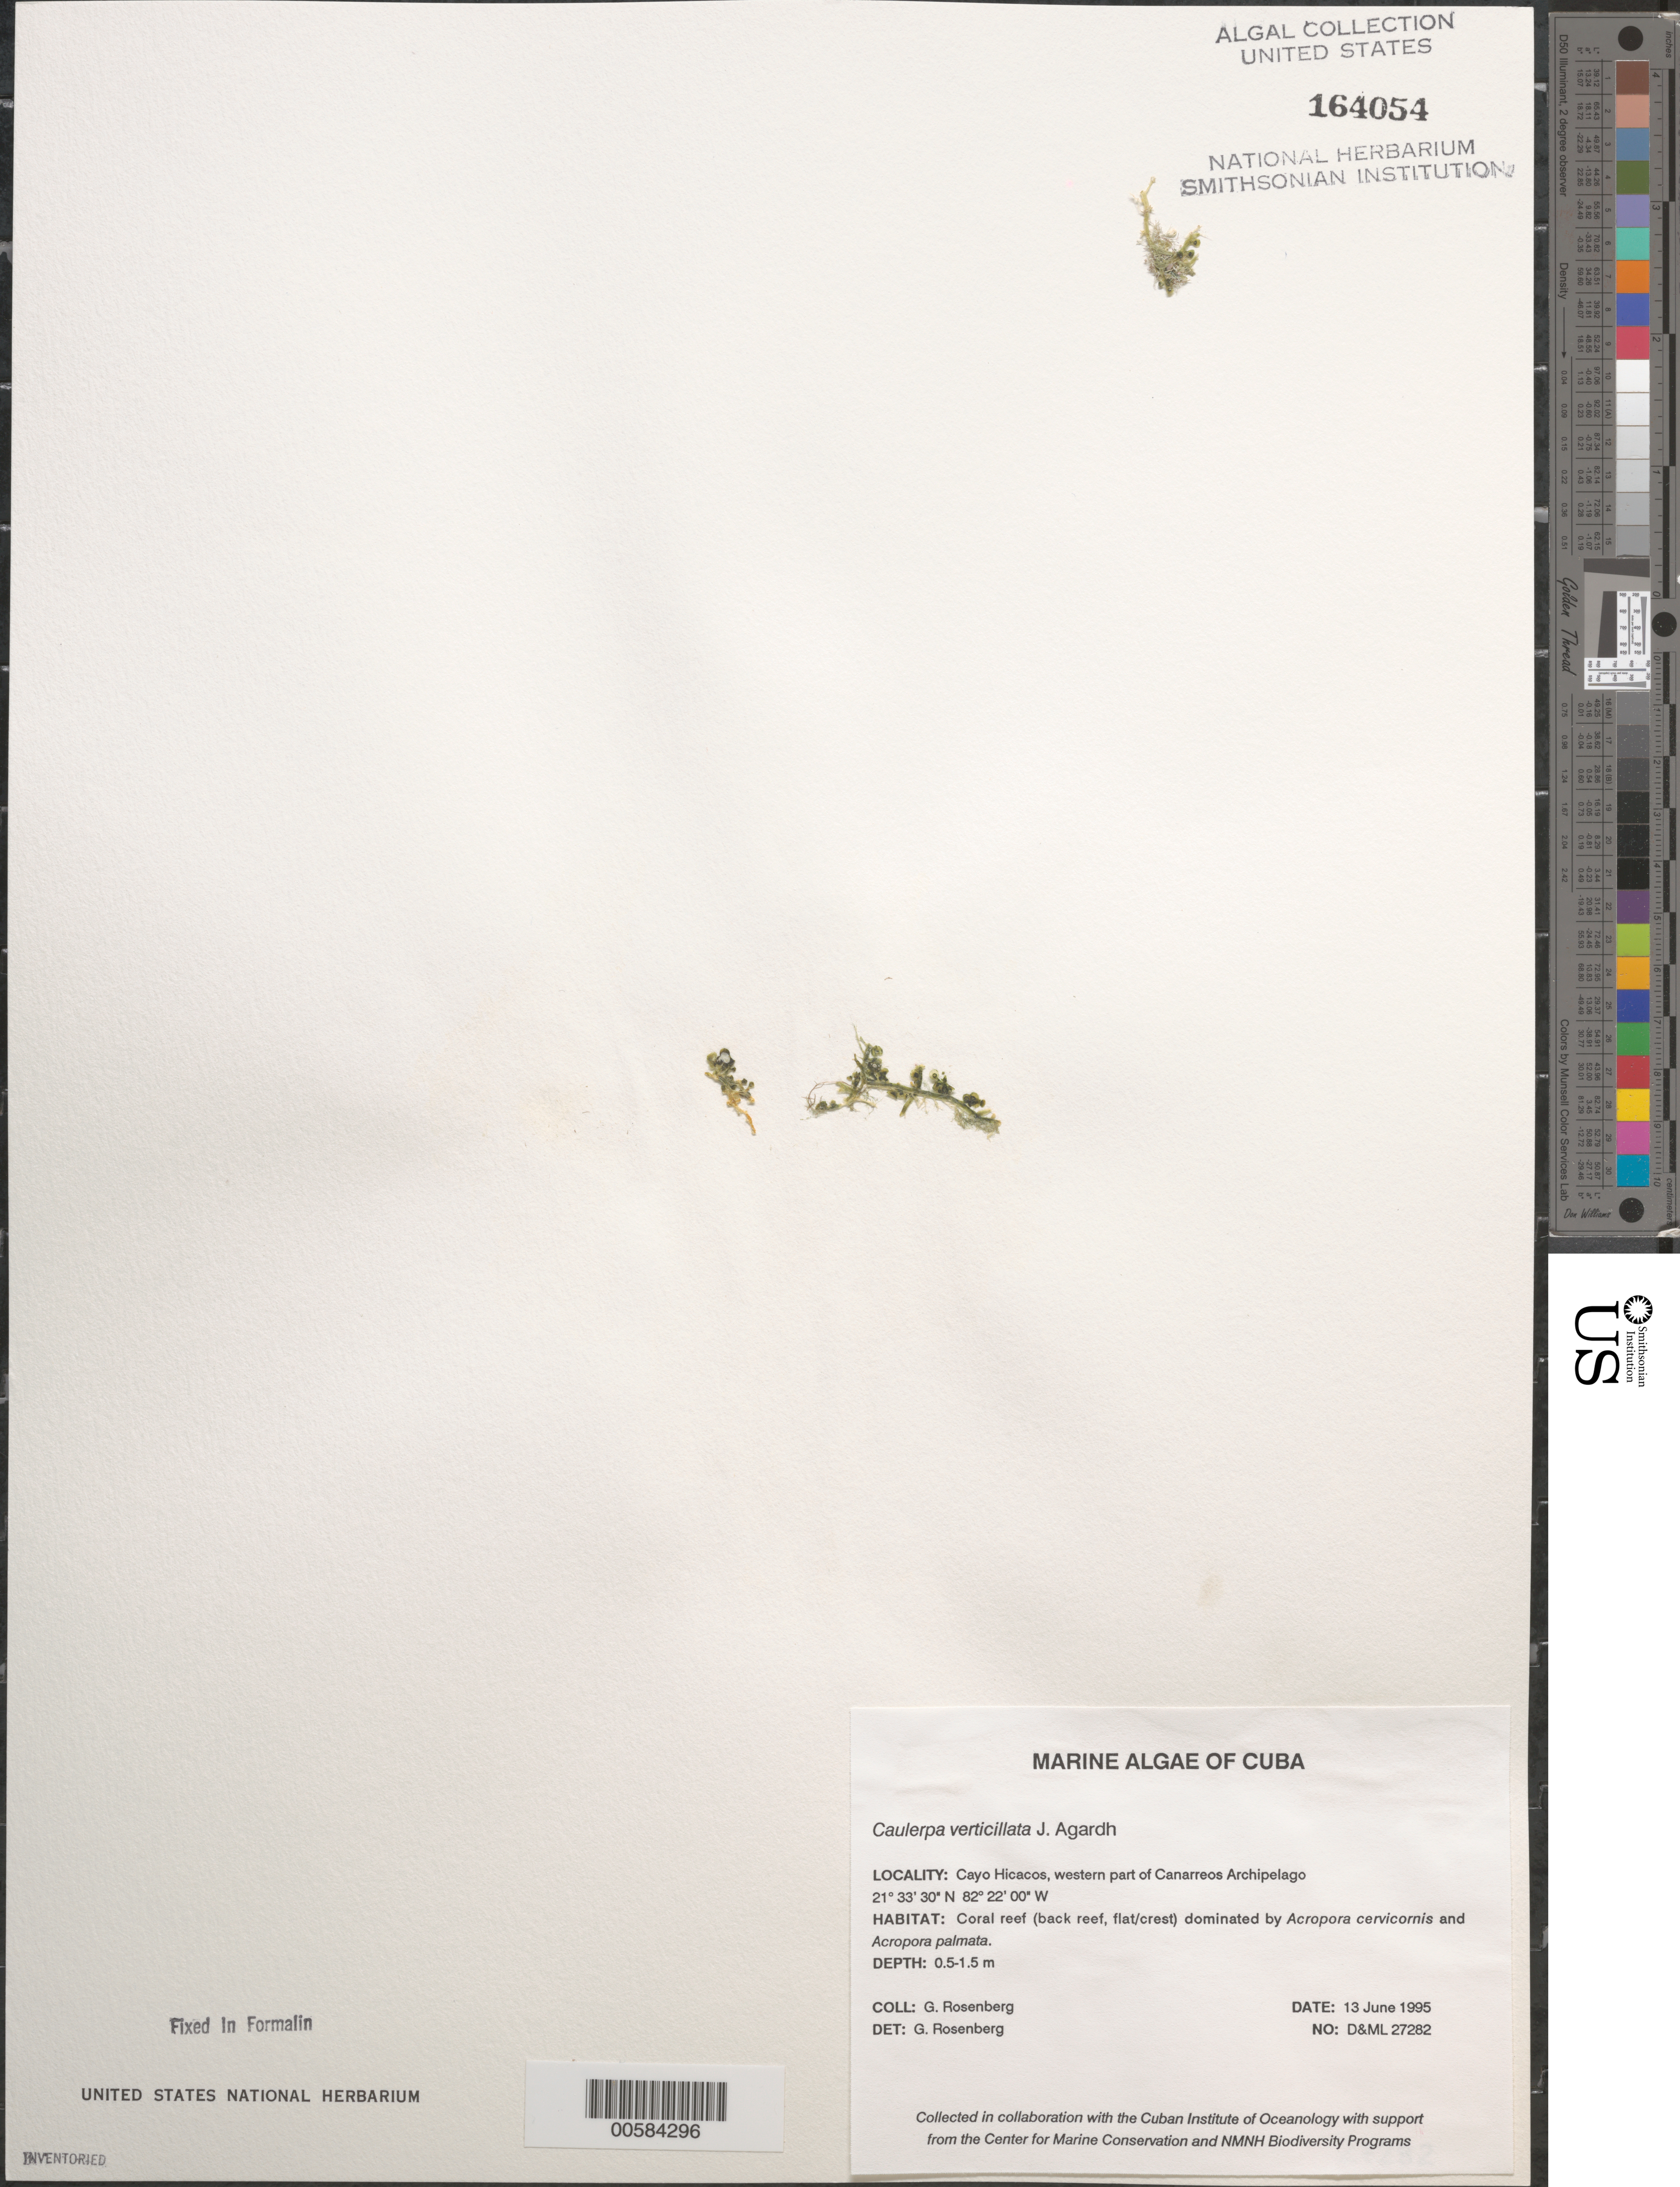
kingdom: Plantae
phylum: Chlorophyta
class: Ulvophyceae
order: Bryopsidales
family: Caulerpaceae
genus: Caulerpa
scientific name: Caulerpa verticillata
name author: J. Agardh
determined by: Rosenberg, G.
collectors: G. Rosenberg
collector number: D&ML 27282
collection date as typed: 13 Jun 1995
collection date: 1995-06-13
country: Cuba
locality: Cayo hicacos, western canarreos archipelago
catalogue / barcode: US 164054